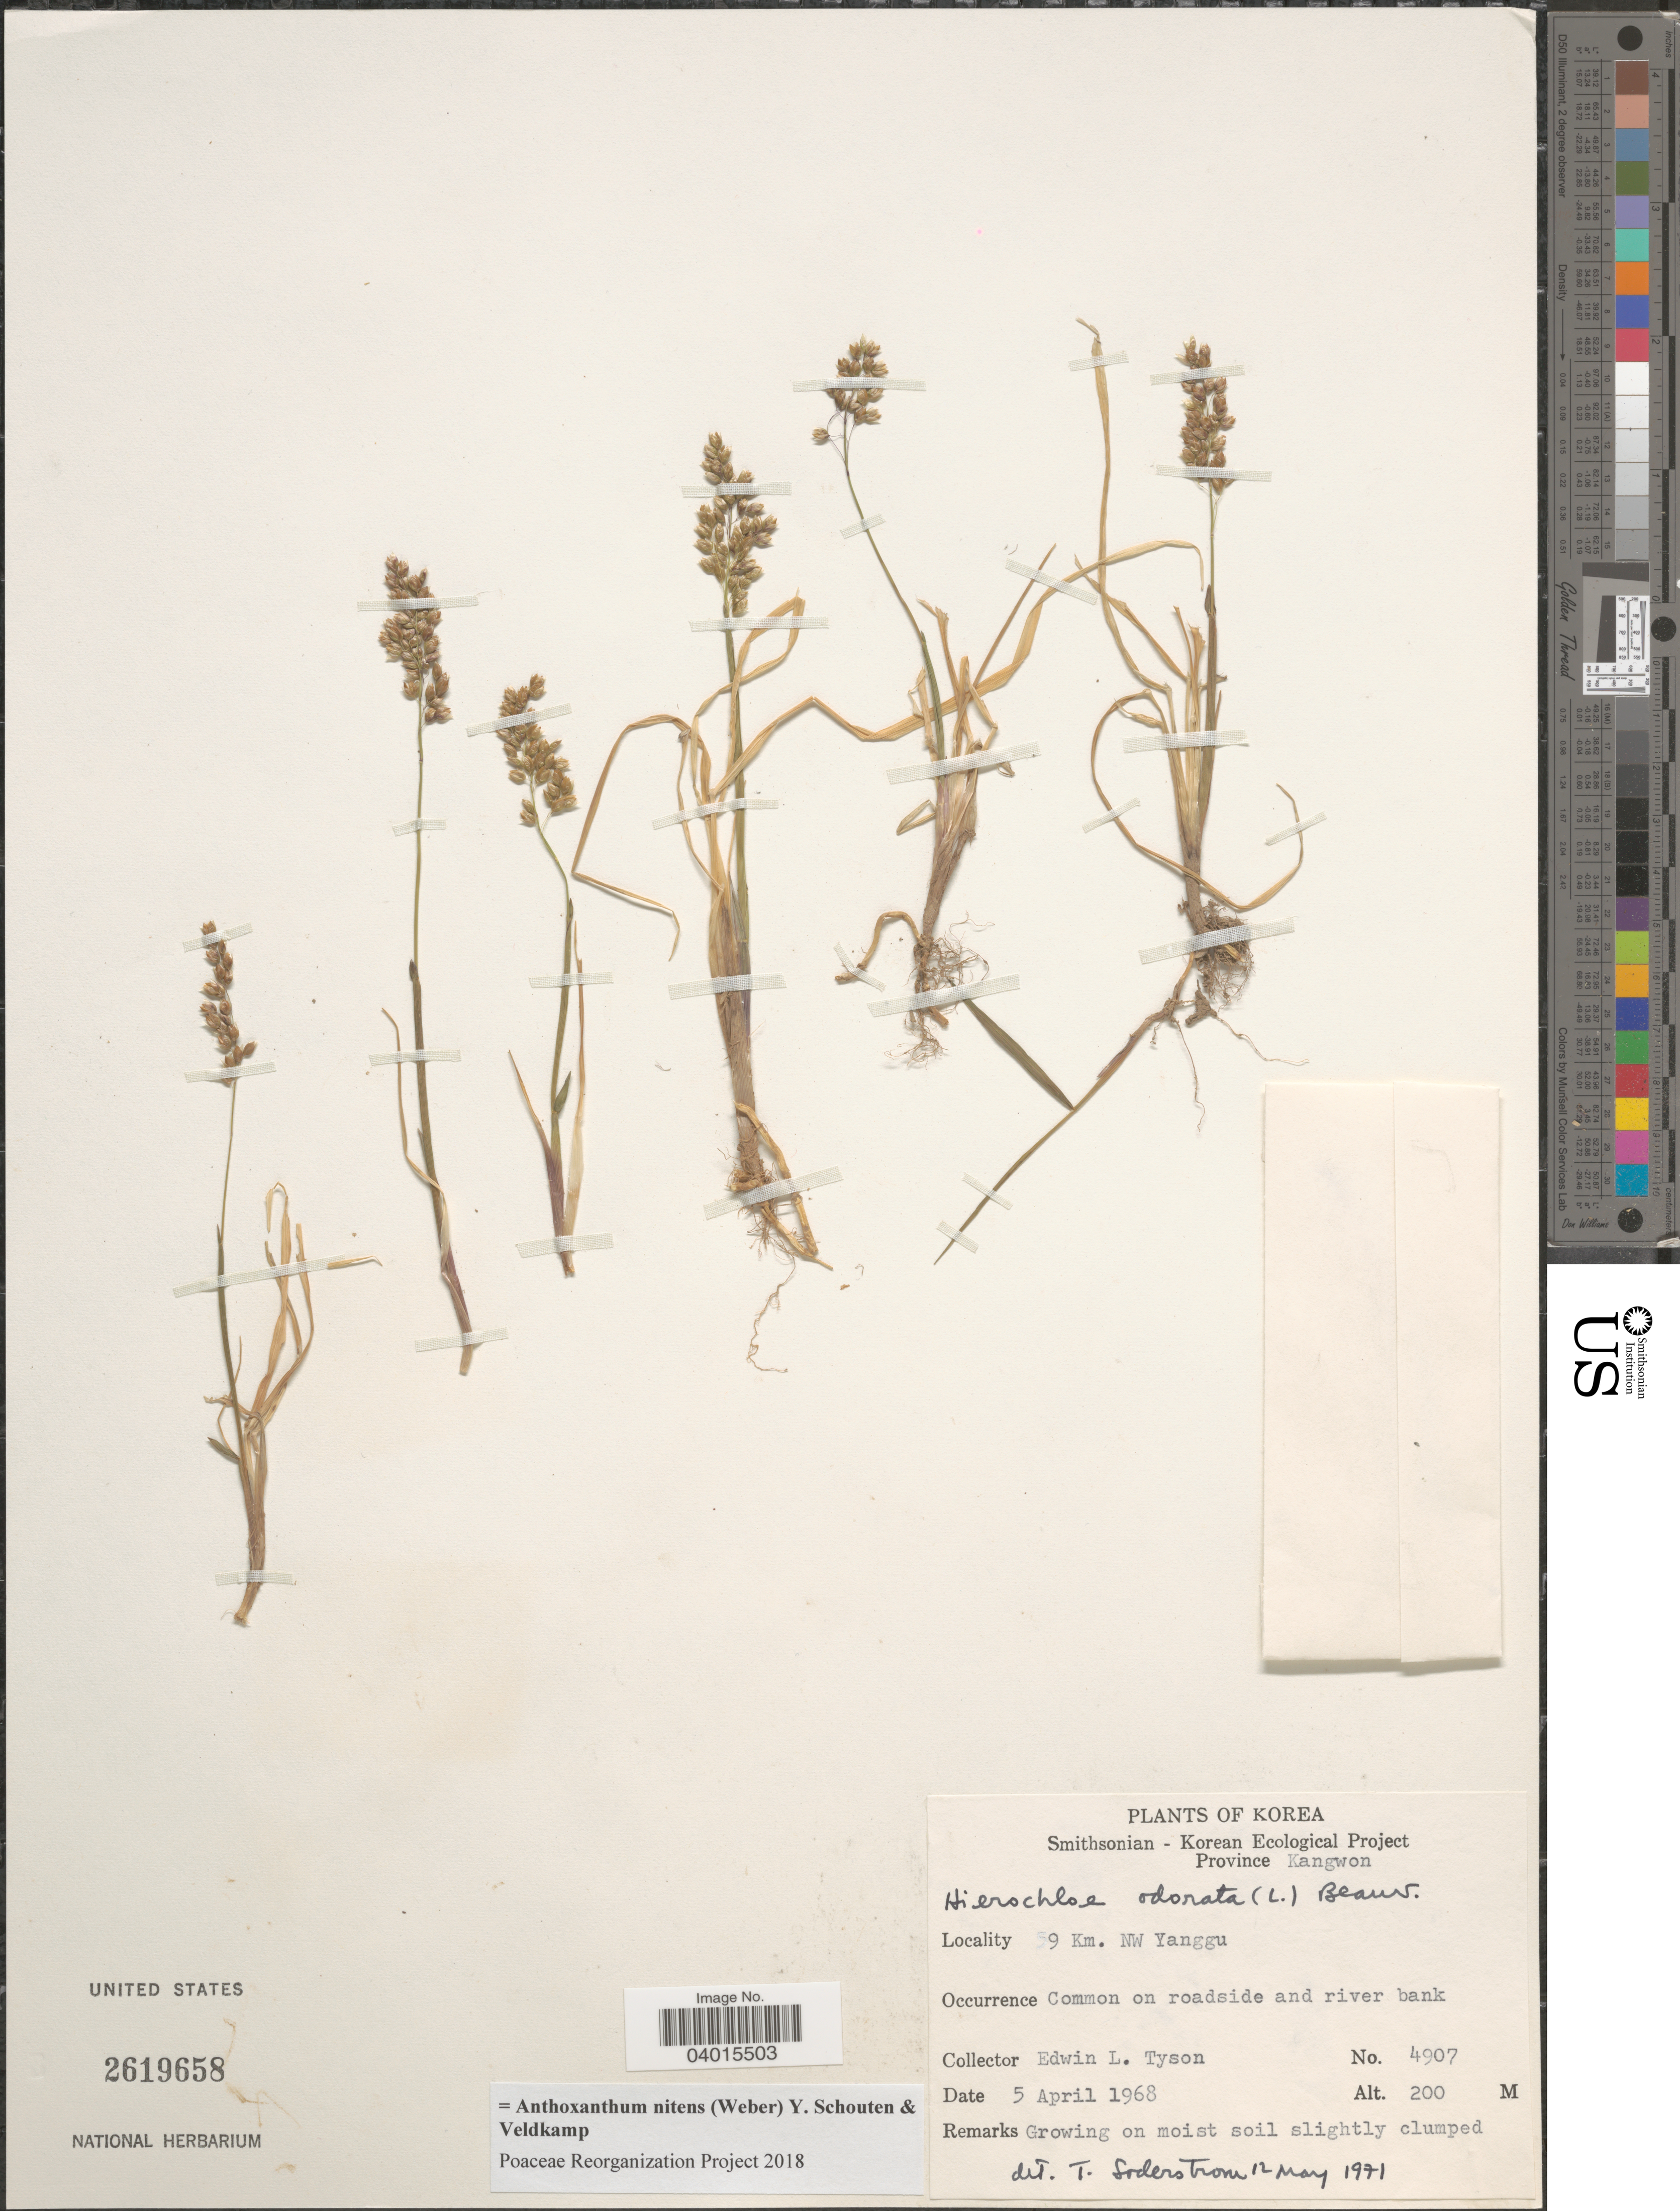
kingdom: Plantae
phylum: Tracheophyta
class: Liliopsida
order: Poales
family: Poaceae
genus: Anthoxanthum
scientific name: Anthoxanthum nitens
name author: (G.H. Weber) R.T.A. Schouten & Veldkamp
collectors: E. L. Tyson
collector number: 4907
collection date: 1968-04-05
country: North Korea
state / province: Kangwon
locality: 9 Km. NW Yanggu.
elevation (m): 200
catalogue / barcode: US 2619658